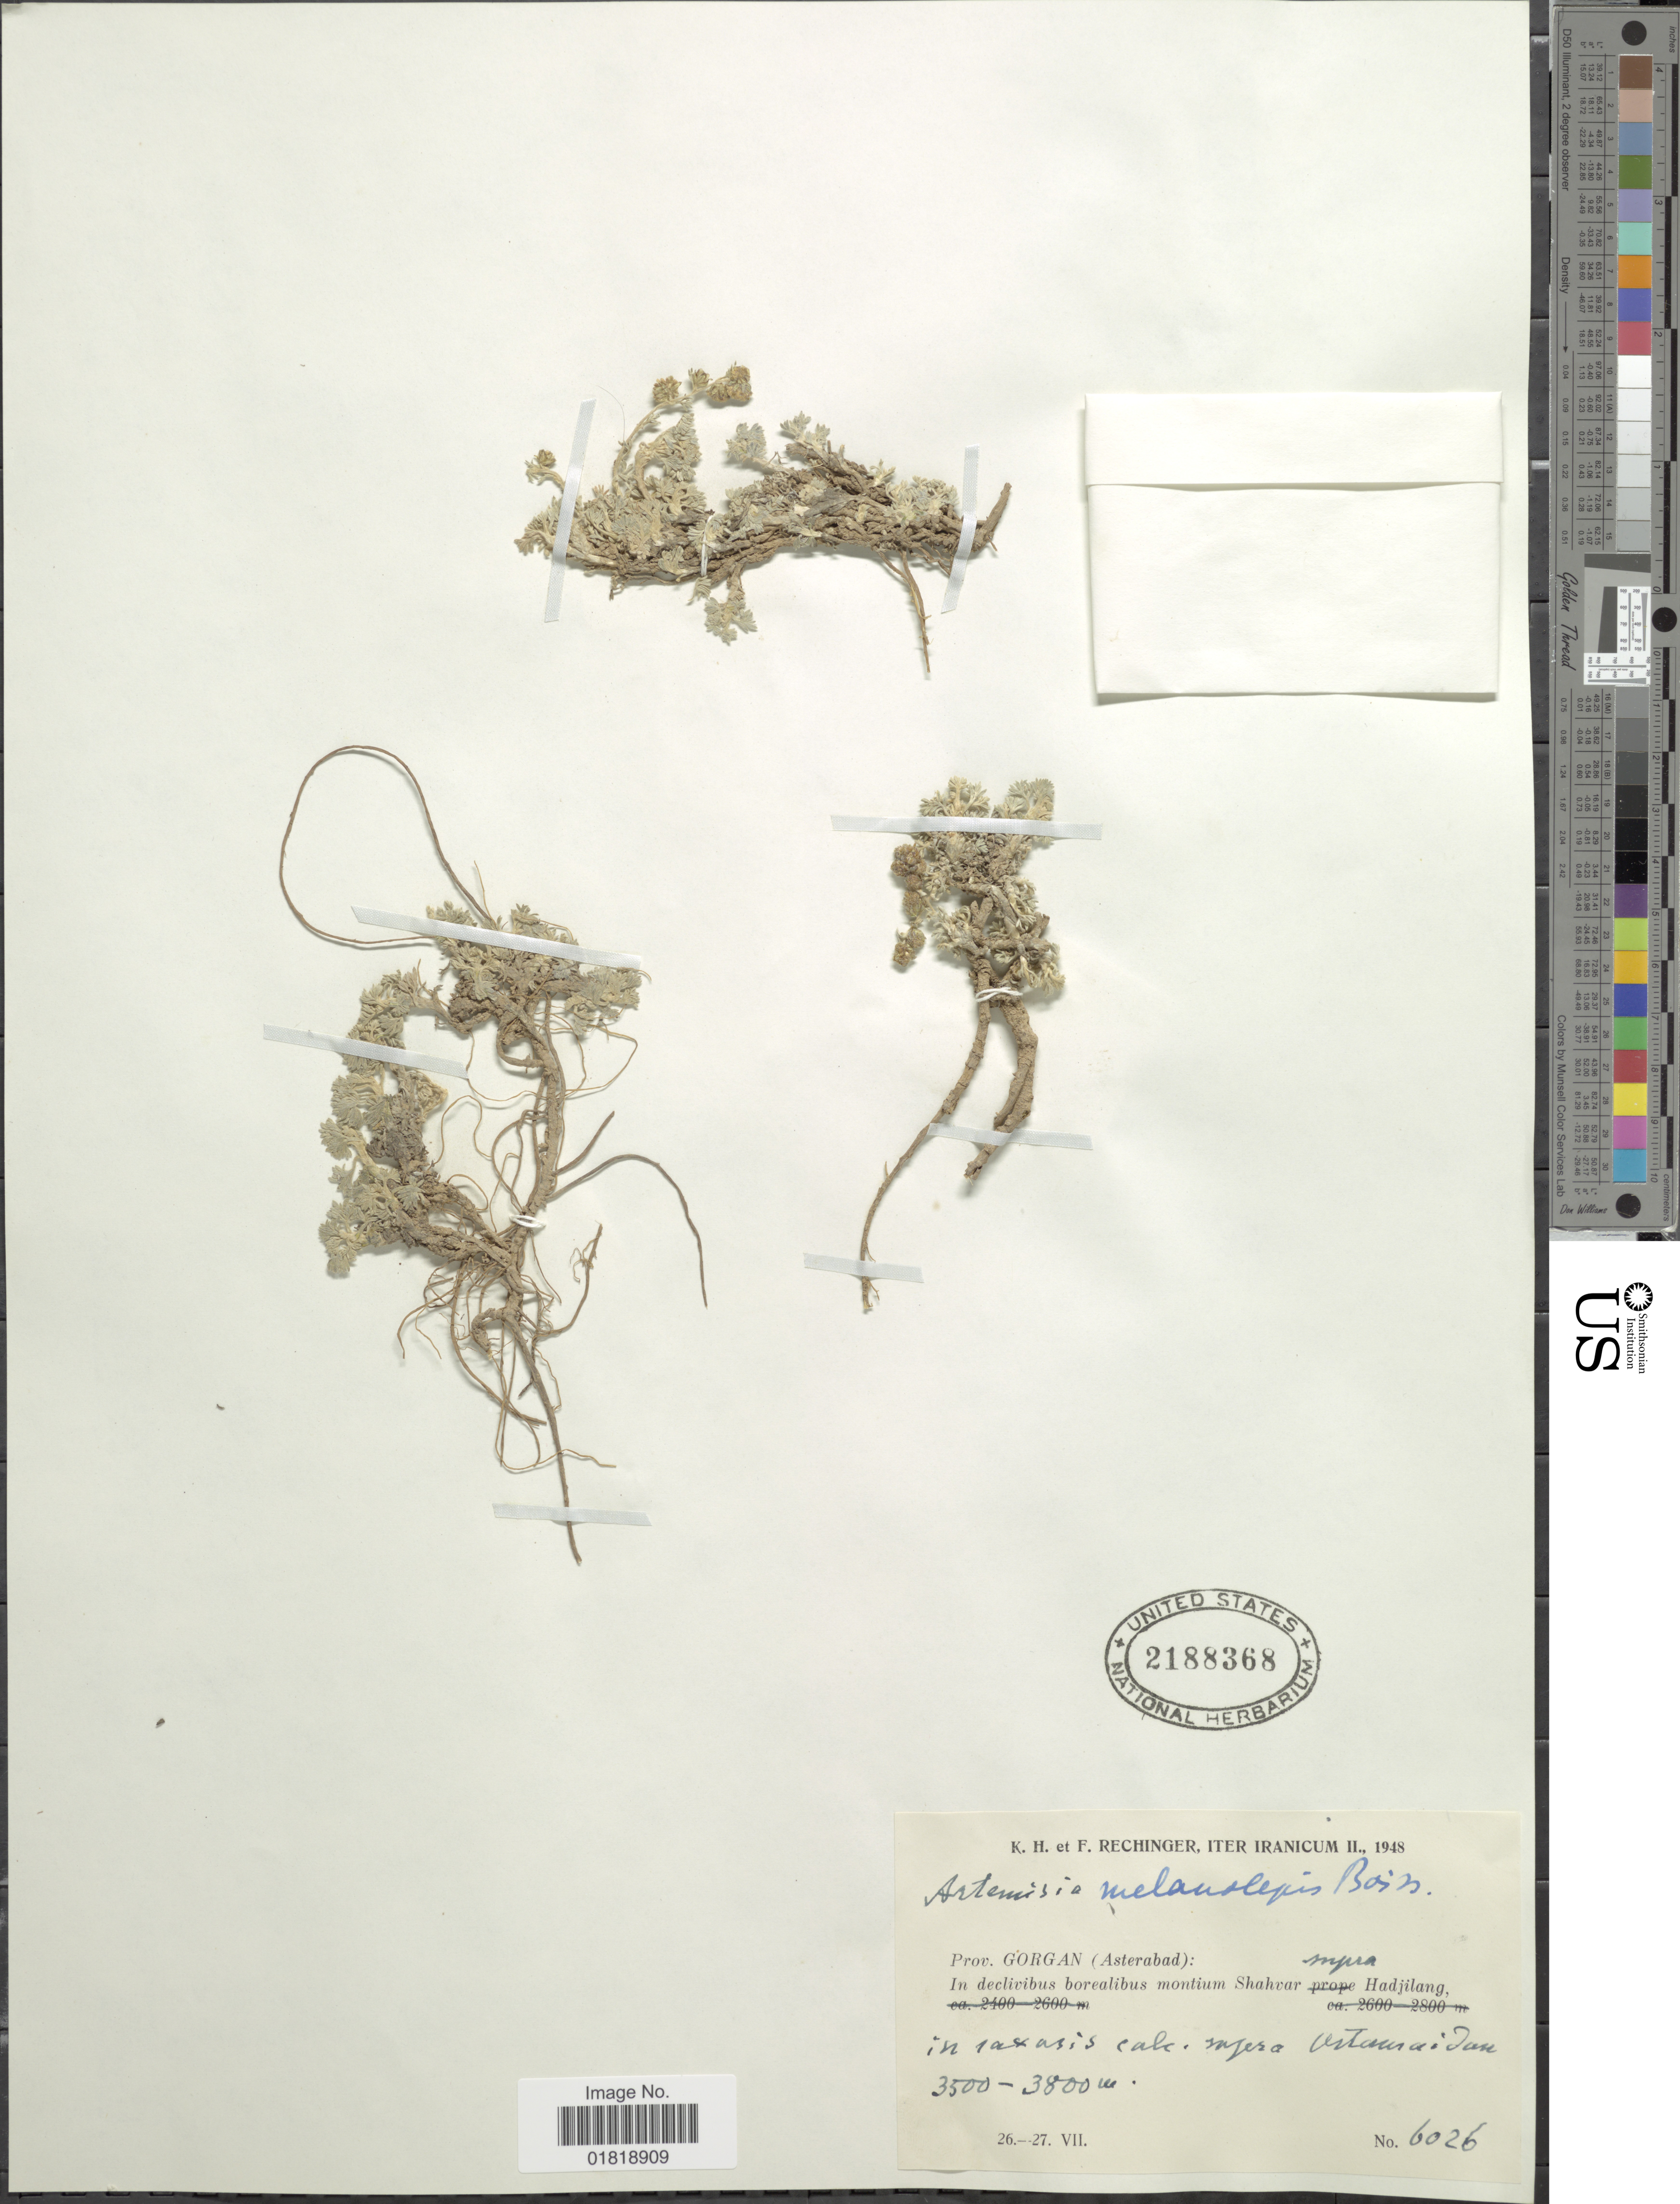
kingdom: Plantae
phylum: Tracheophyta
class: Magnoliopsida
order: Asterales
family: Asteraceae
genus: Artemisia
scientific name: Artemisia melanolepis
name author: Boiss.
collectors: K. H. Rechinger & F. Rechinger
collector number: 6026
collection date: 1948-07-26/1948-07-27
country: Iran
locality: Prov. Gorgan (Asterabad), in declivibus borealibus montium Shahvar mera [interpreted] Hadjilang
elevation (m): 3500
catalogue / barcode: US 2188368